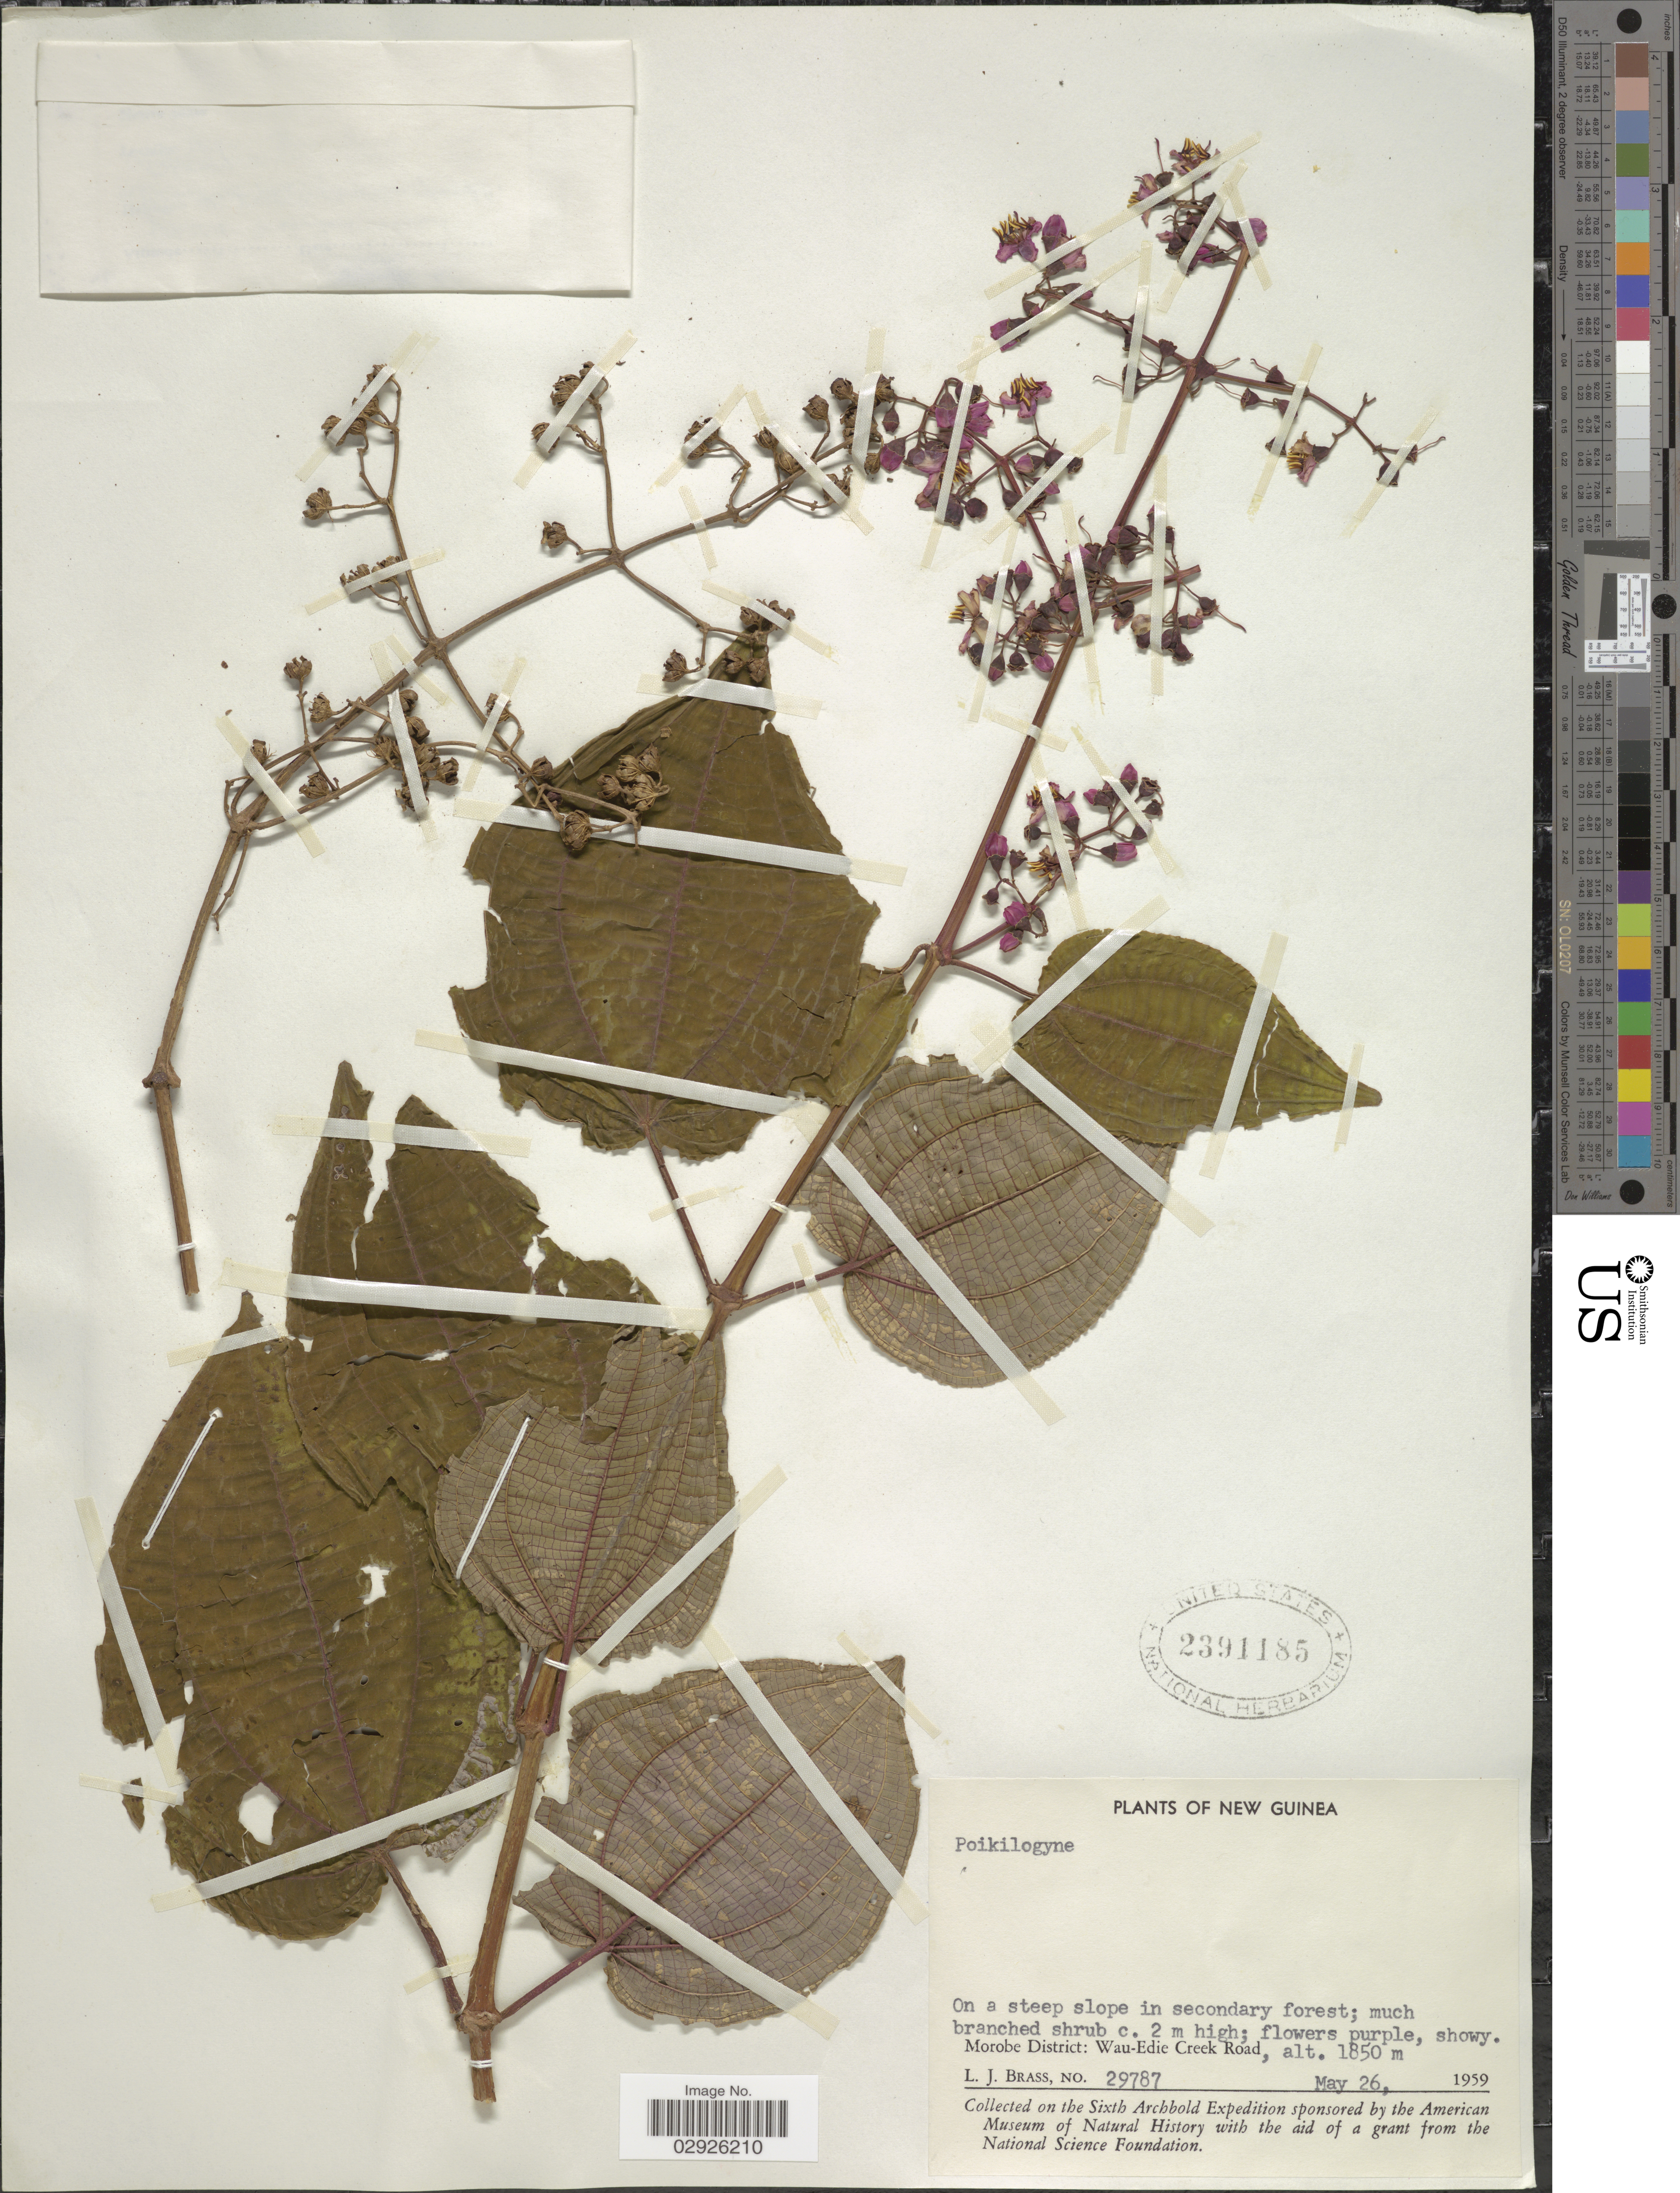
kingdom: Plantae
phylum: Tracheophyta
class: Magnoliopsida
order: Myrtales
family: Melastomataceae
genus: Poikilogyne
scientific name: Poikilogyne sp.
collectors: L. J. Brass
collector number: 29787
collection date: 1959-05-26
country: Papua New Guinea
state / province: Morobe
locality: New Guinea. Morobe District: Wau-Edie Creek Road.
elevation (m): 1850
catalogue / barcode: US 2391185